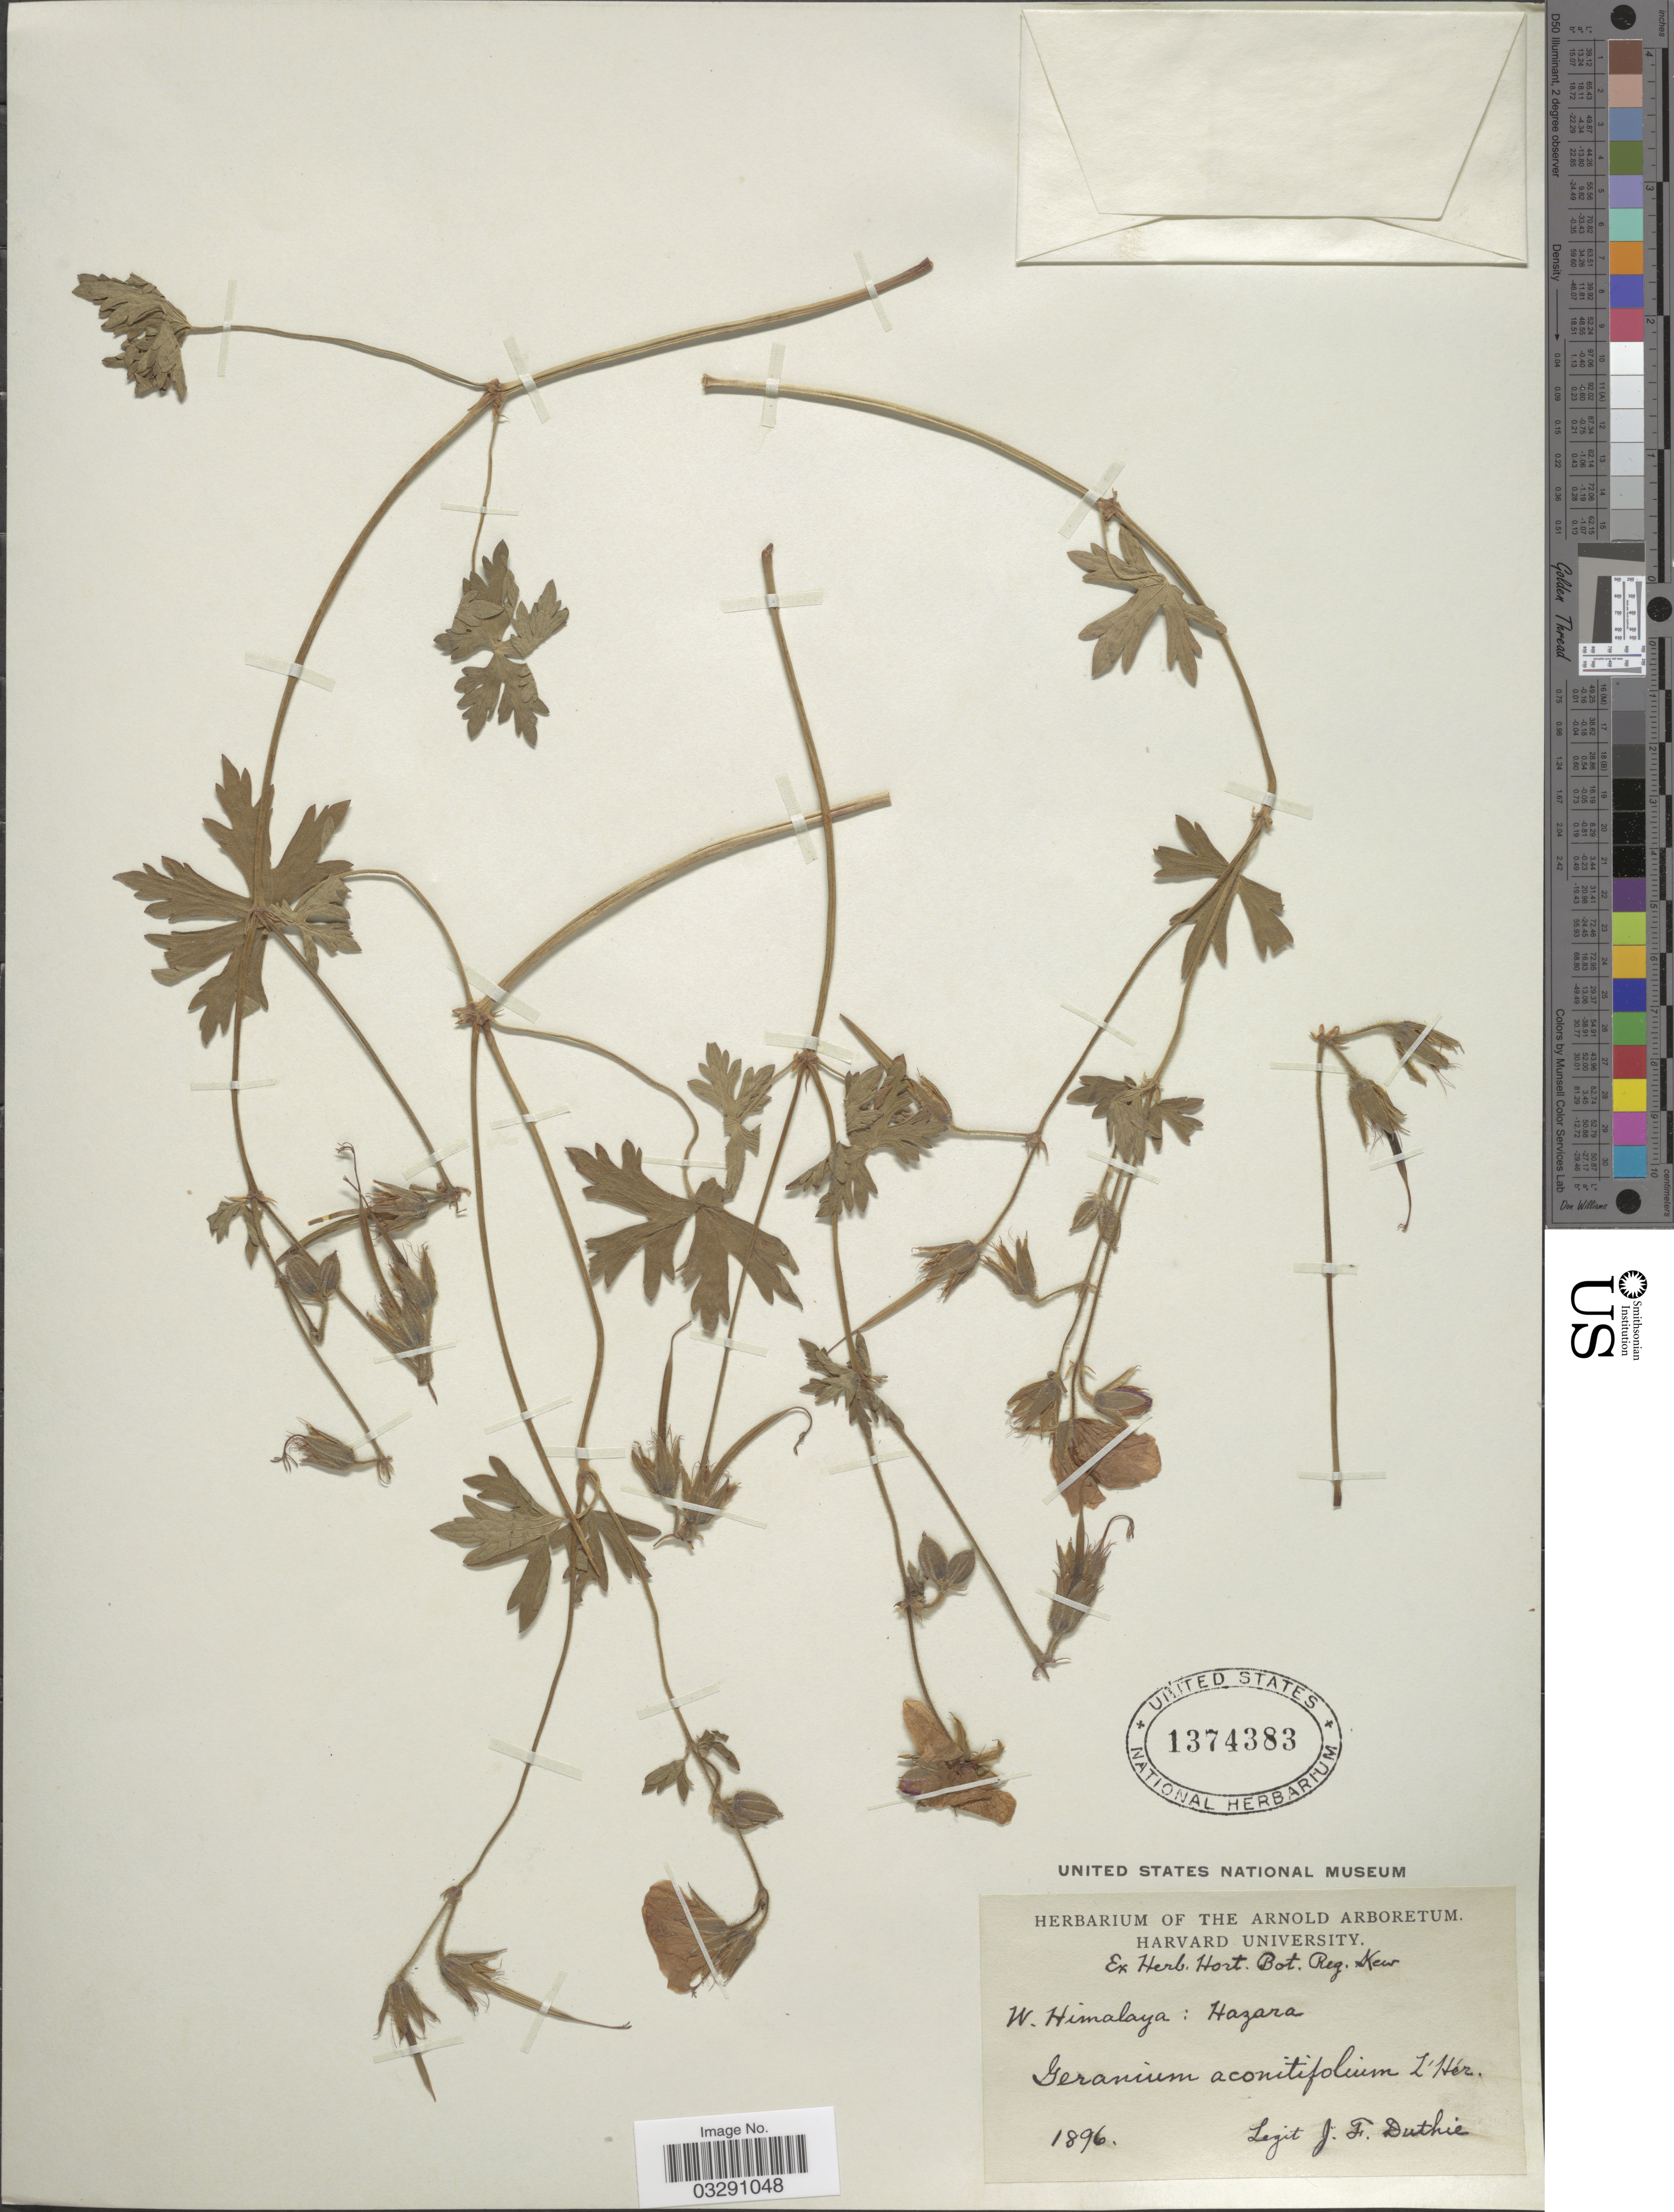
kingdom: Plantae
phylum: Tracheophyta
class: Magnoliopsida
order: Geraniales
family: Geraniaceae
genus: Geranium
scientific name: Geranium aconitifolium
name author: L'Hér.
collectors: J. F. Duthie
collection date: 1896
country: Pakistan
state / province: Khyber Pakhtunkhwa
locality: W. Himalaya: Hazara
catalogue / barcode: US 1374383